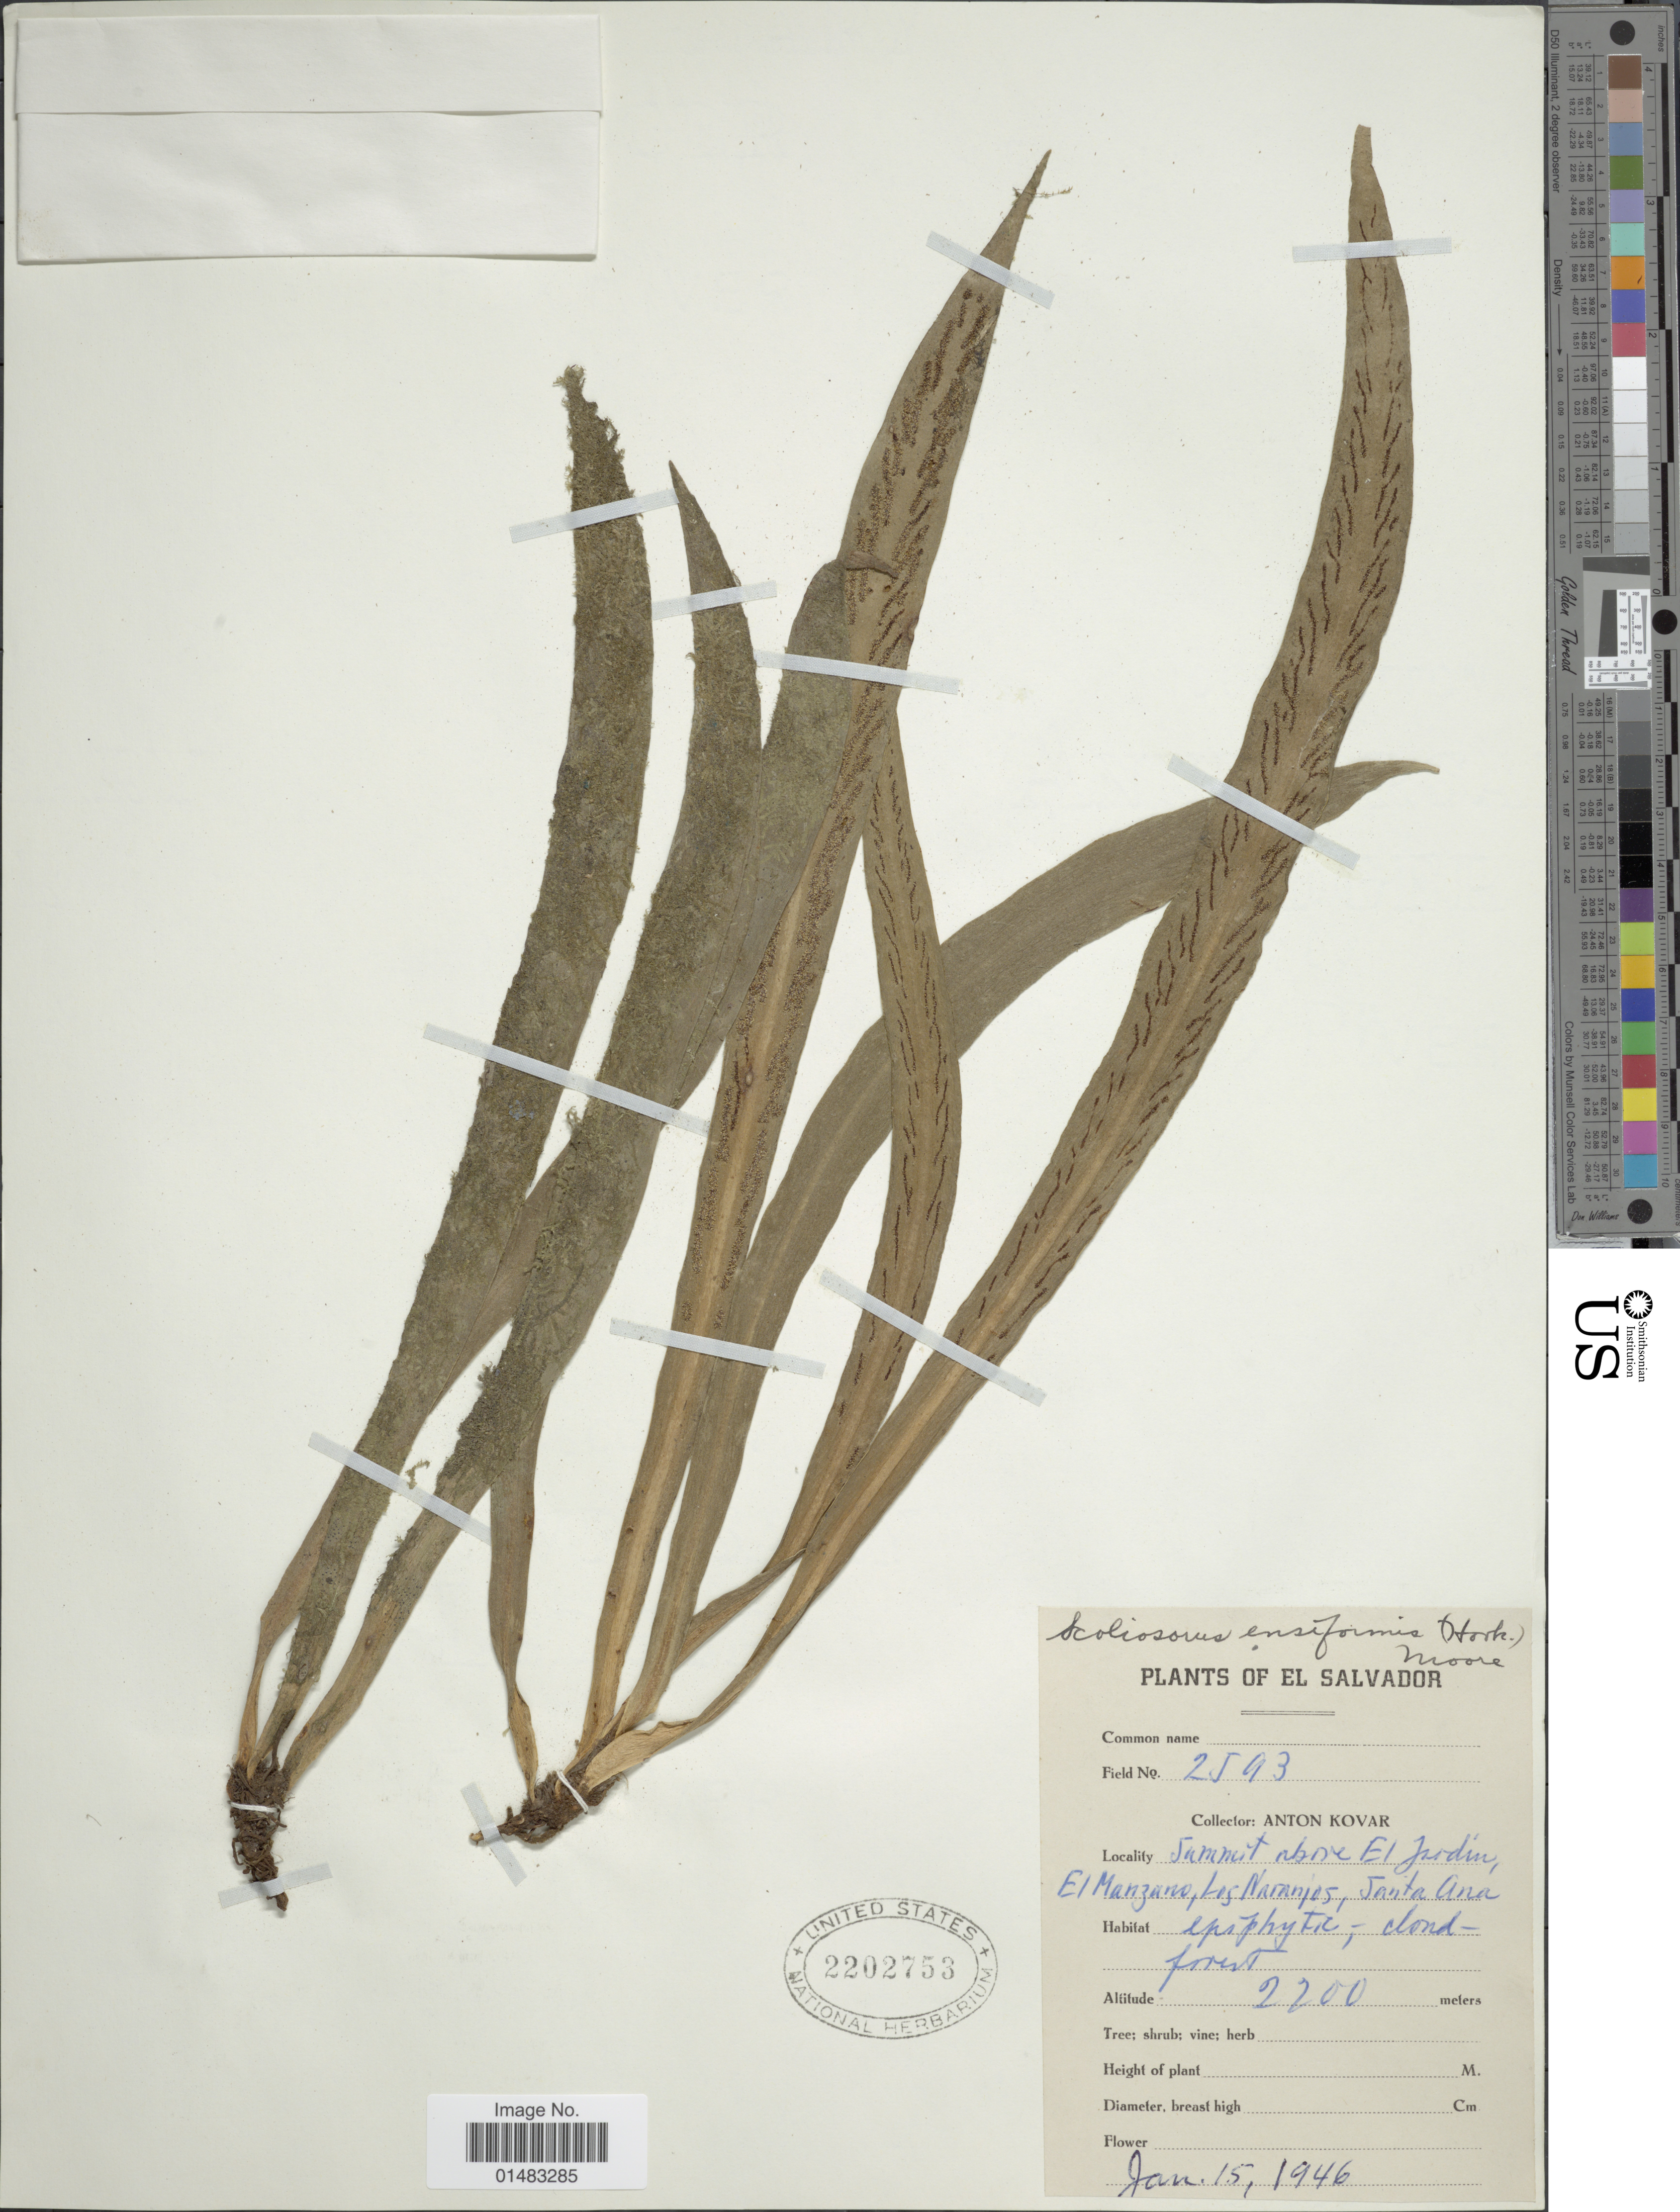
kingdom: Plantae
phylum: Tracheophyta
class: Polypodiopsida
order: Polypodiales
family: Pteridaceae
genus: Scoliosorus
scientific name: Scoliosorus ensiformis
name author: (Hook.) T. Moore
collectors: A. Kovar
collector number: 2593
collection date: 1946-01-15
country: El Salvador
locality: Plants of El Salvador, Summit above el Jardin, El Manzano, Los Naranjos, Santa Ana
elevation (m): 2200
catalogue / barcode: US 2202753